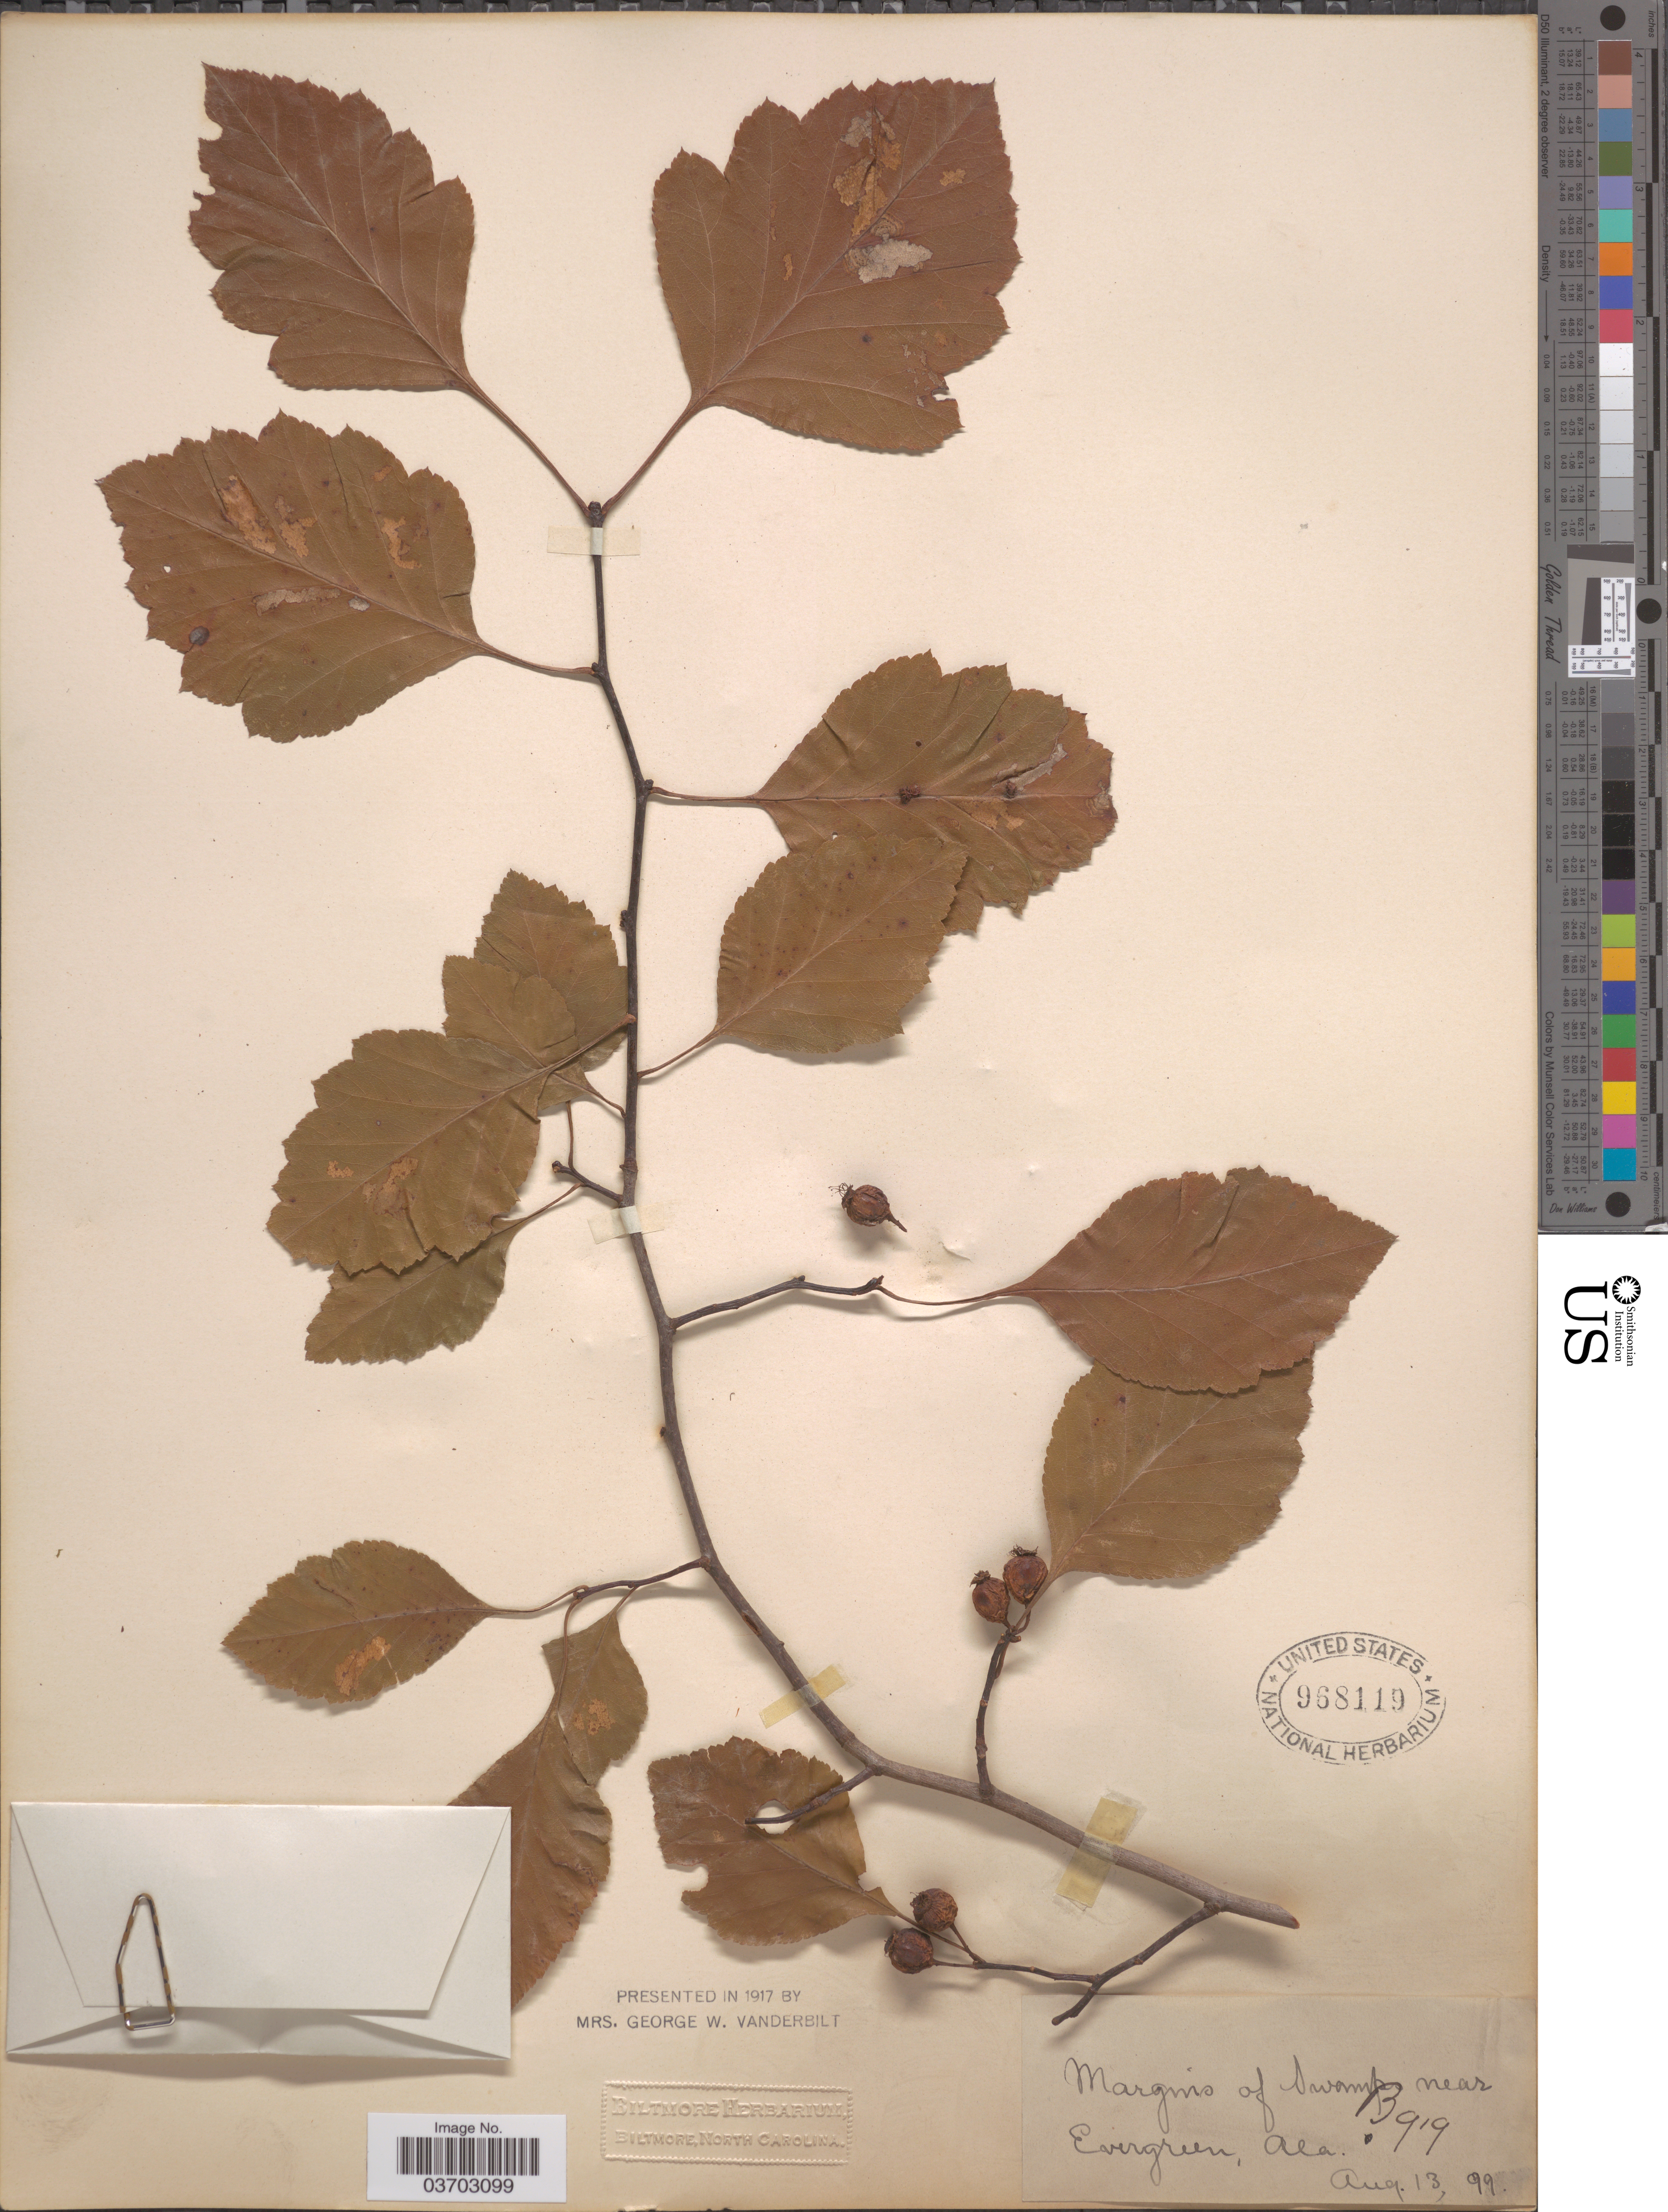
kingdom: Plantae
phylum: Tracheophyta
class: Magnoliopsida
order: Rosales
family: Rosaceae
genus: Crataegus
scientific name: Crataegus sp.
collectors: ex herb. Biltmore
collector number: B919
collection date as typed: Transcribed d/m/y: 13/8/99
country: United States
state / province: Alabama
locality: Margins of Swamp near Evergreen.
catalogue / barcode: US 968119